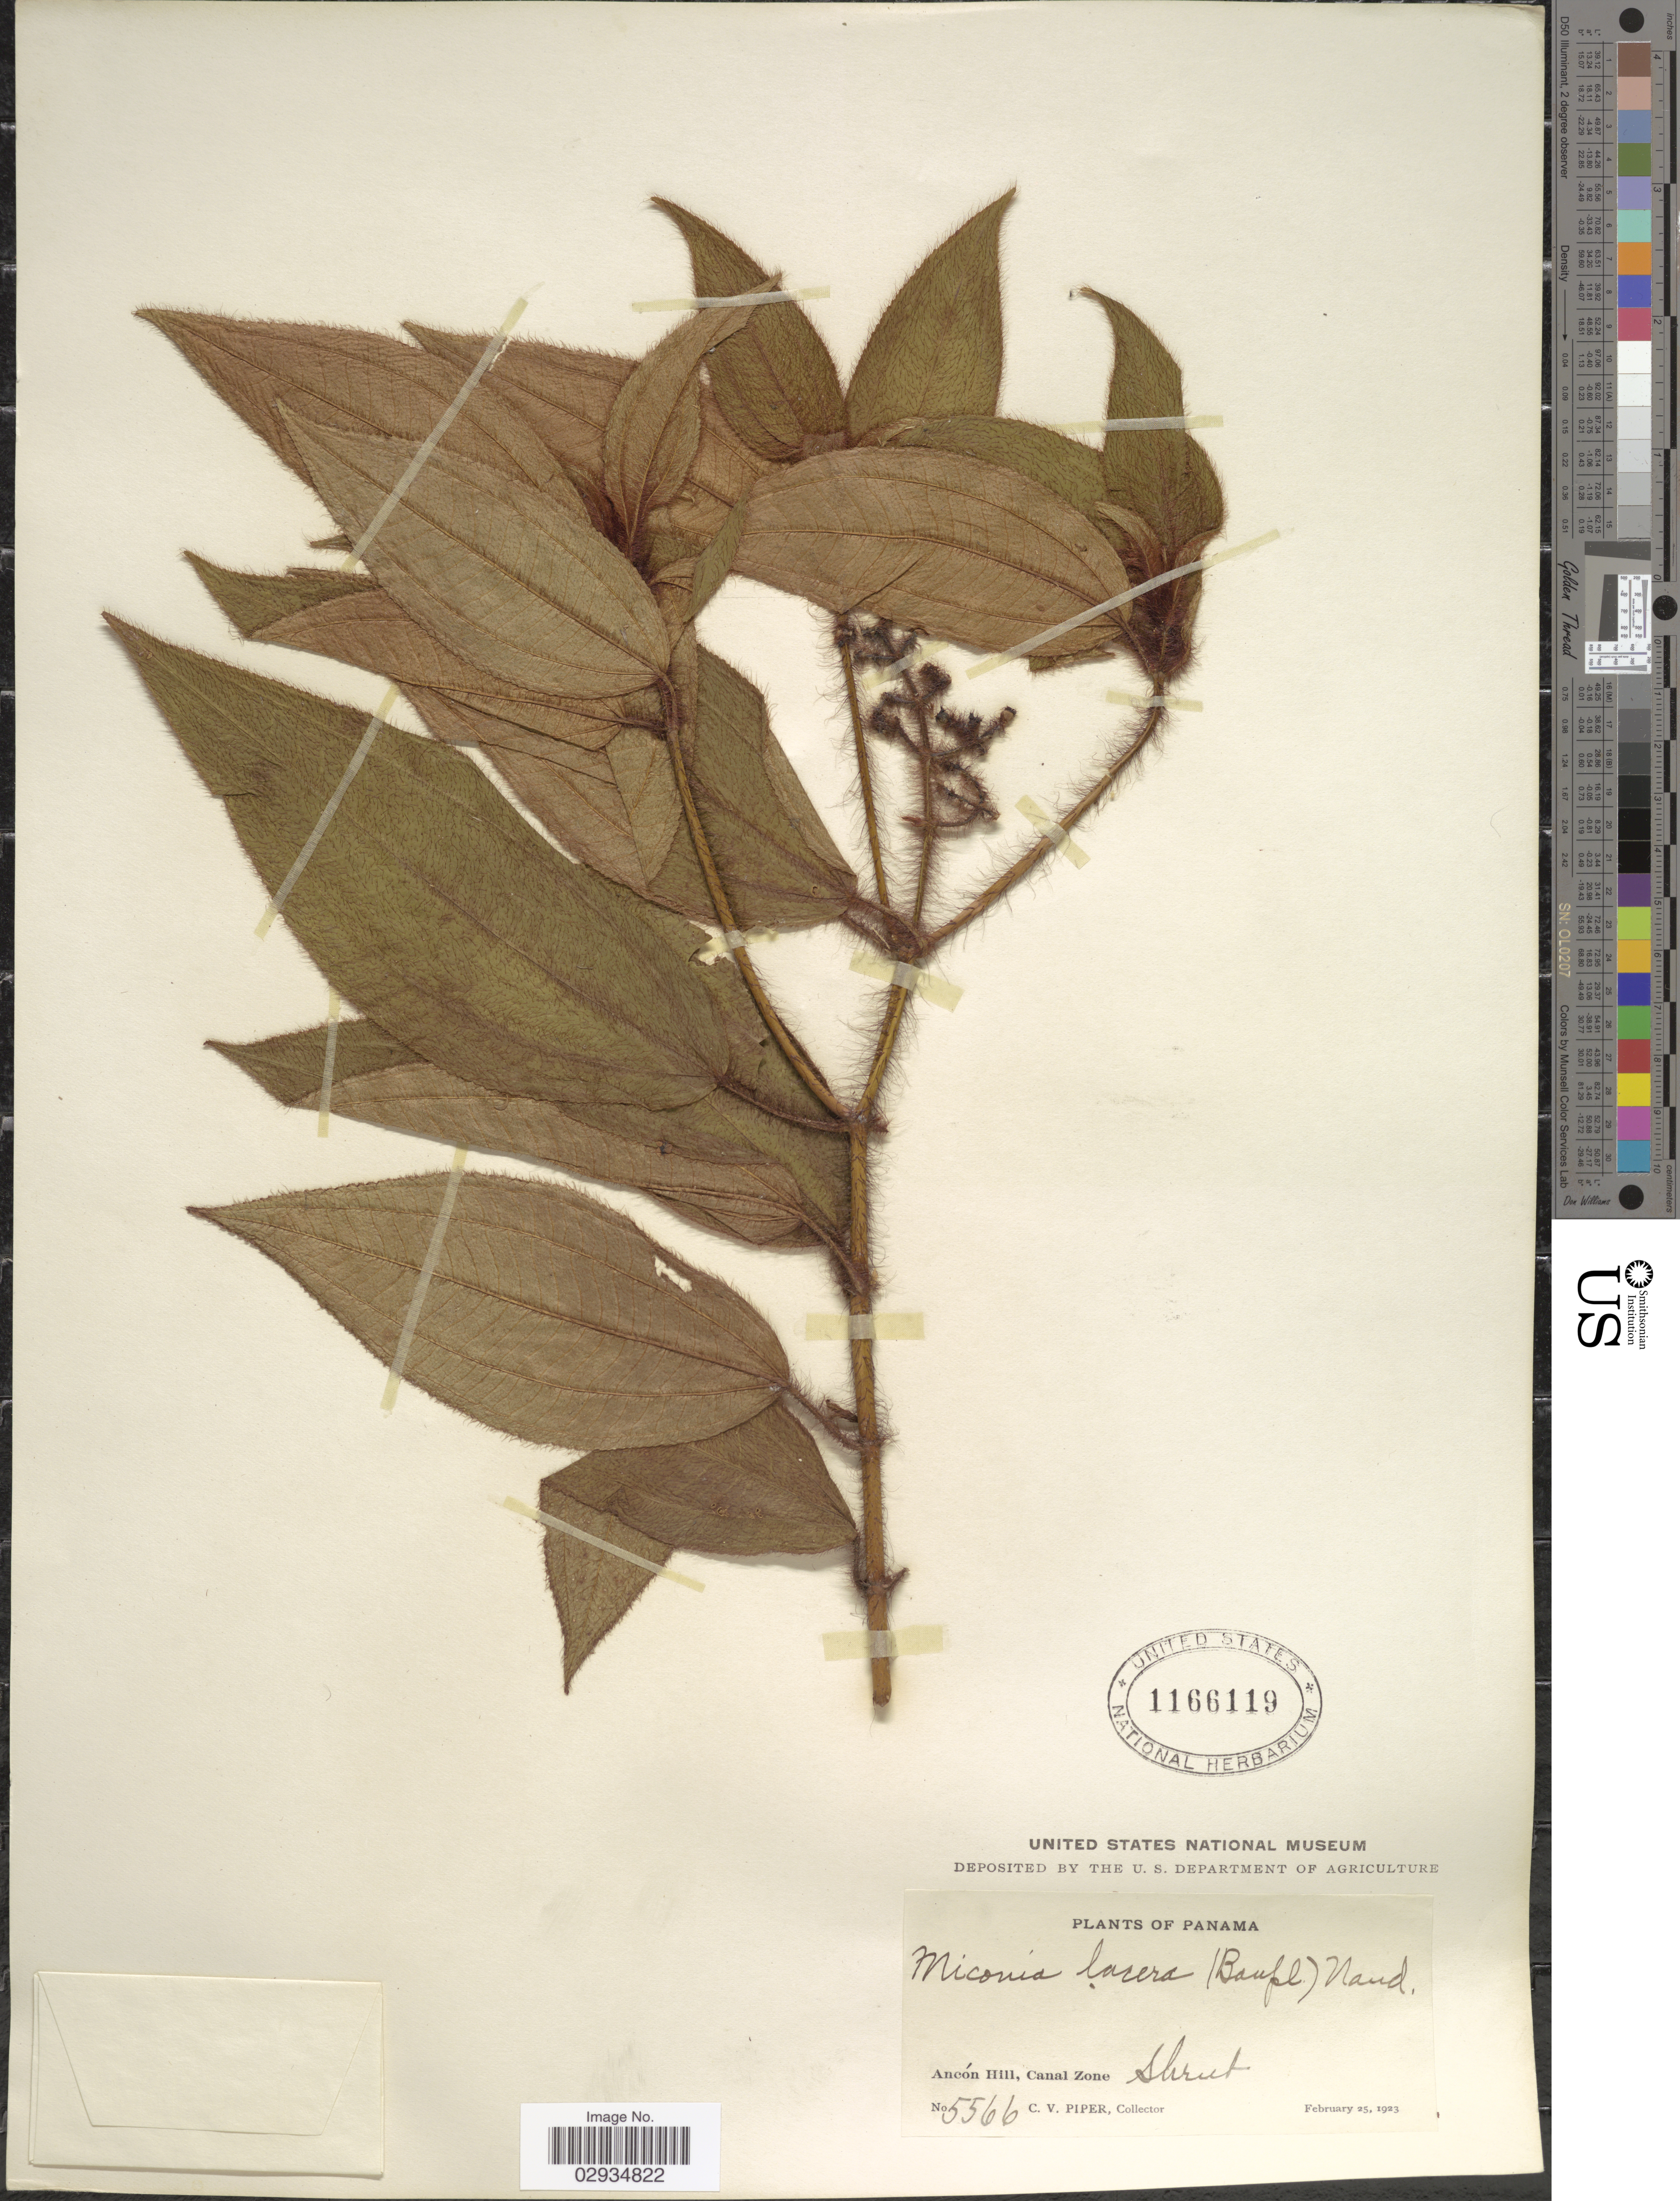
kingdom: Plantae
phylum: Tracheophyta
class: Magnoliopsida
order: Myrtales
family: Melastomataceae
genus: Miconia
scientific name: Miconia lacera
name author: (Bonpl.) Naudin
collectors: C. V. Piper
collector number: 5566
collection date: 1923-02-25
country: Panama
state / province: Colón / Panamá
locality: Ancón Hill, Canal Zone.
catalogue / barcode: US 1166119